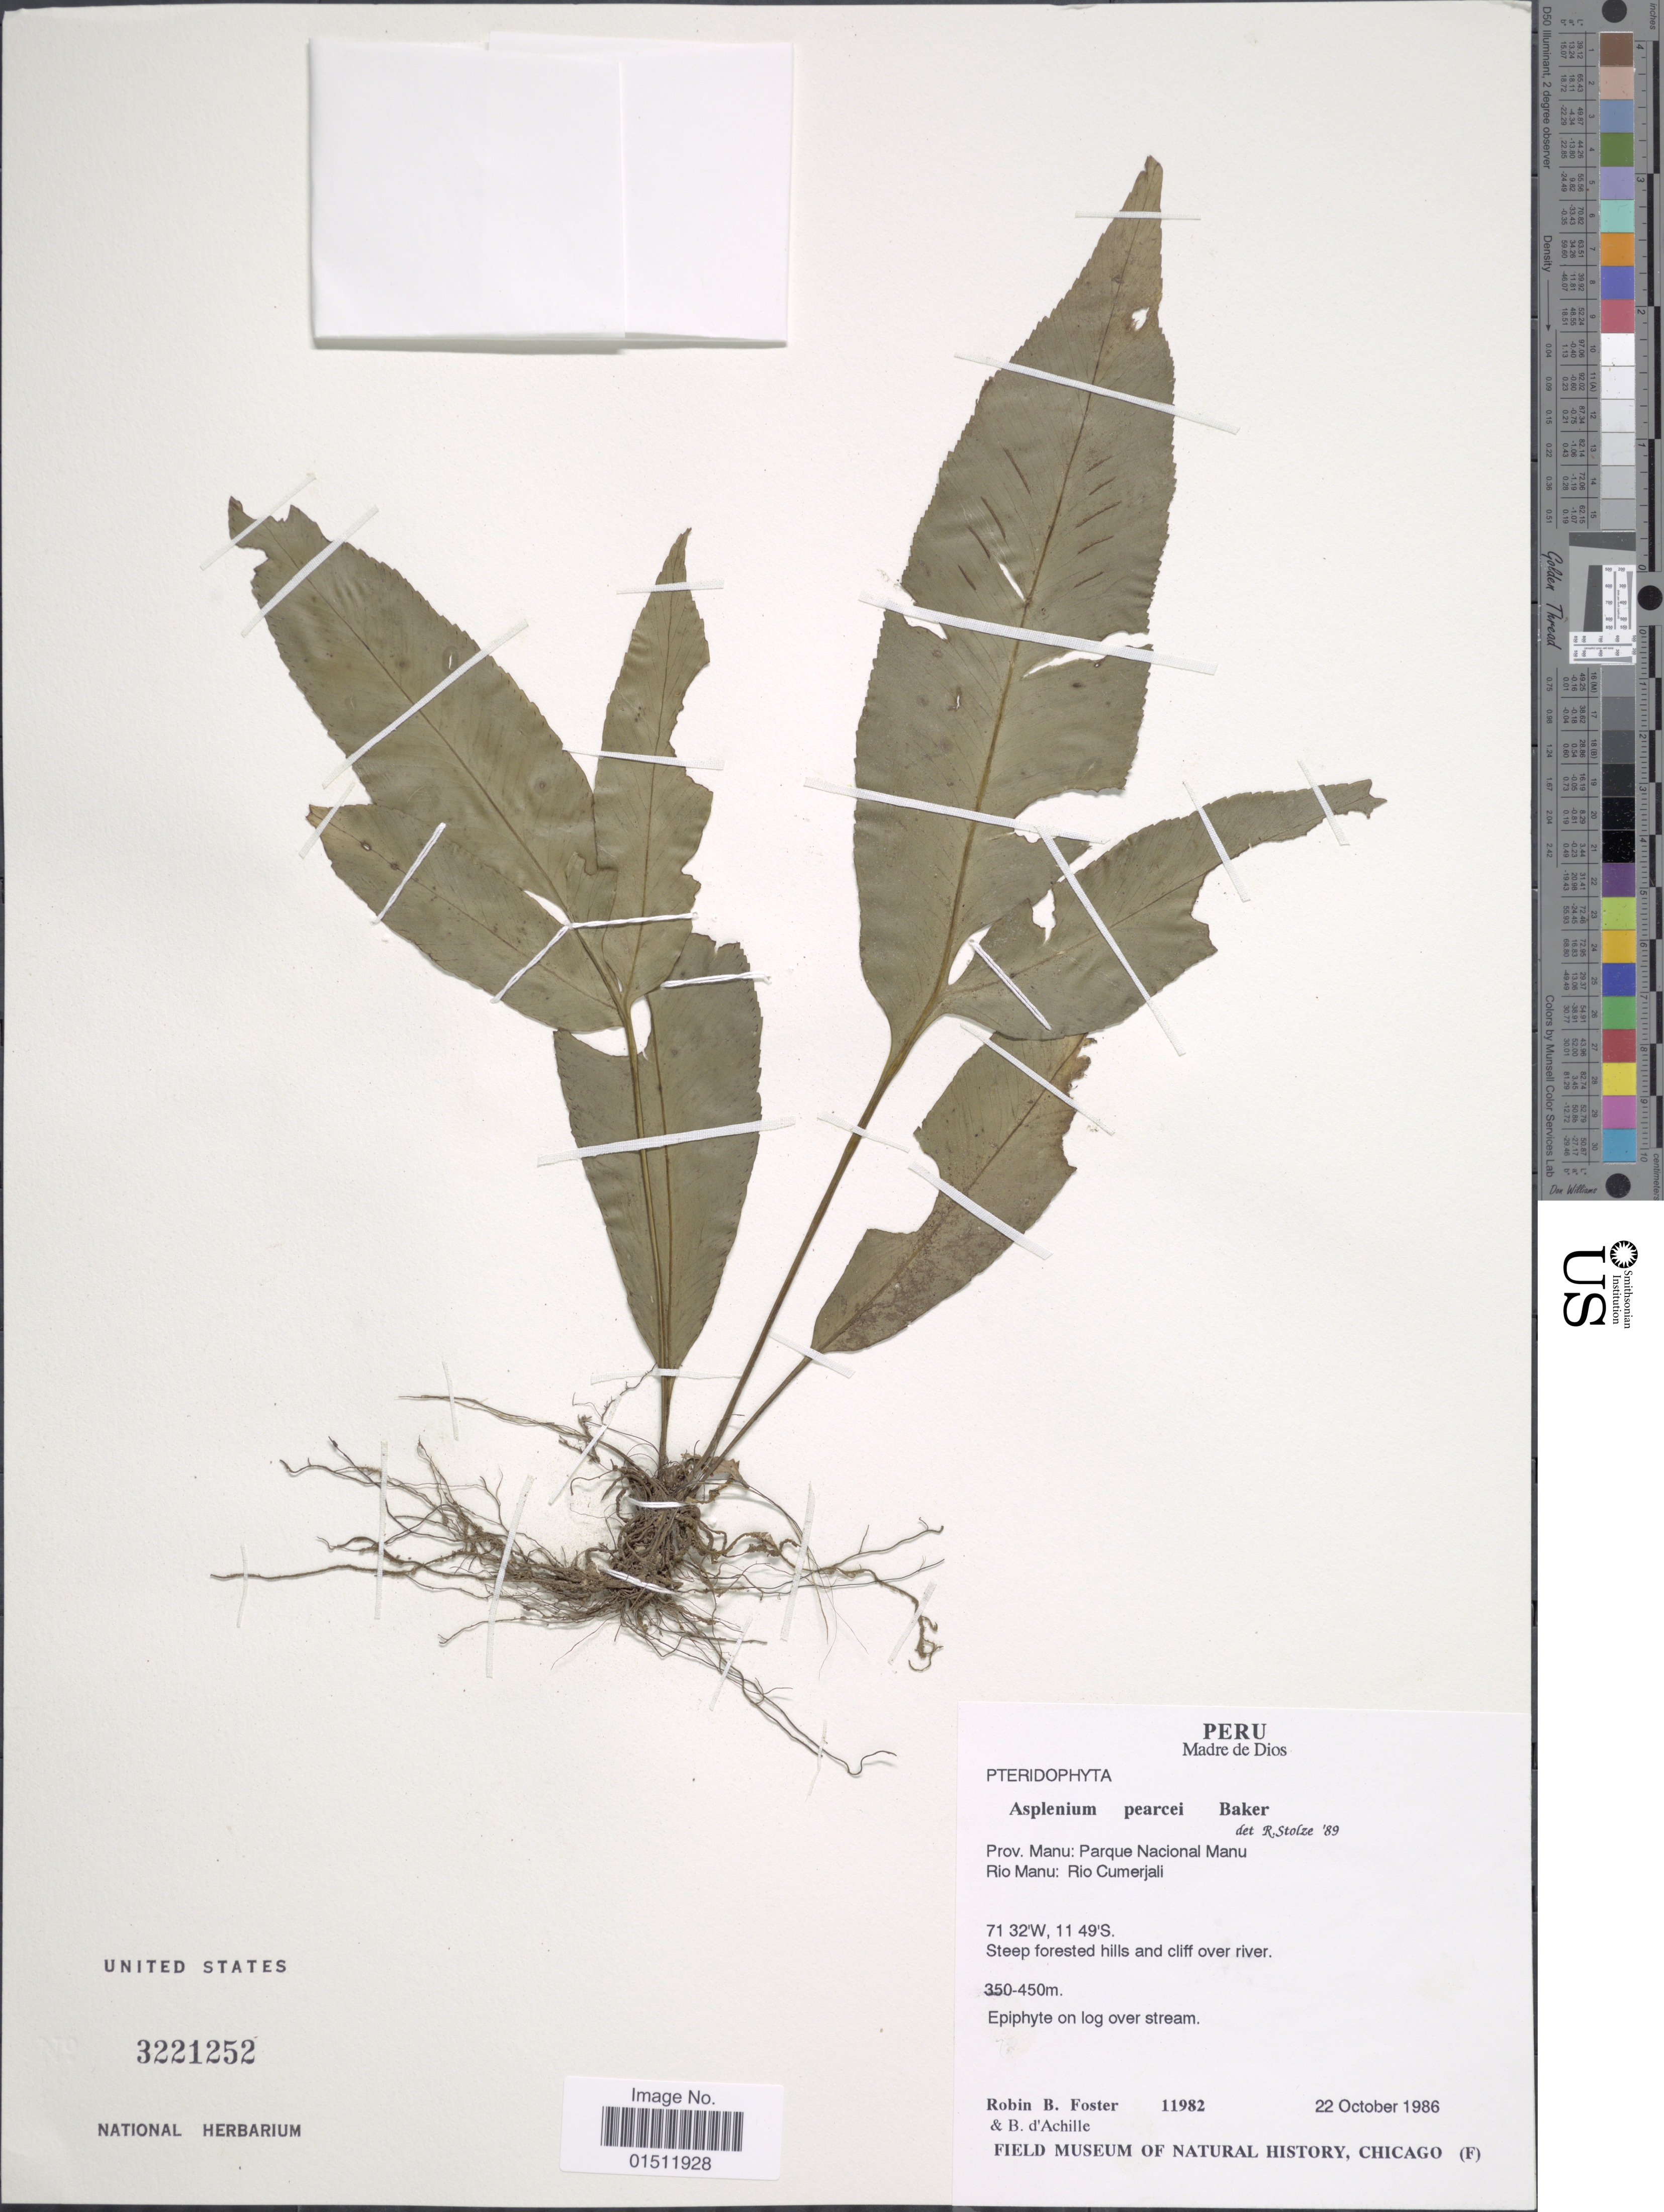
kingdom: Plantae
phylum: Tracheophyta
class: Polypodiopsida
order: Polypodiales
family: Aspleniaceae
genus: Asplenium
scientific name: Asplenium pearcei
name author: Baker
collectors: R. B. Foster & B. d'Achille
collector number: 11982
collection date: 1986-10-22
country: Peru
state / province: Madre de Dios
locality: Prov. Manu:parque Nacional Manu. Rio Manu:Rio Cumerjali.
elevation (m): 350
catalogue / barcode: US 3221252